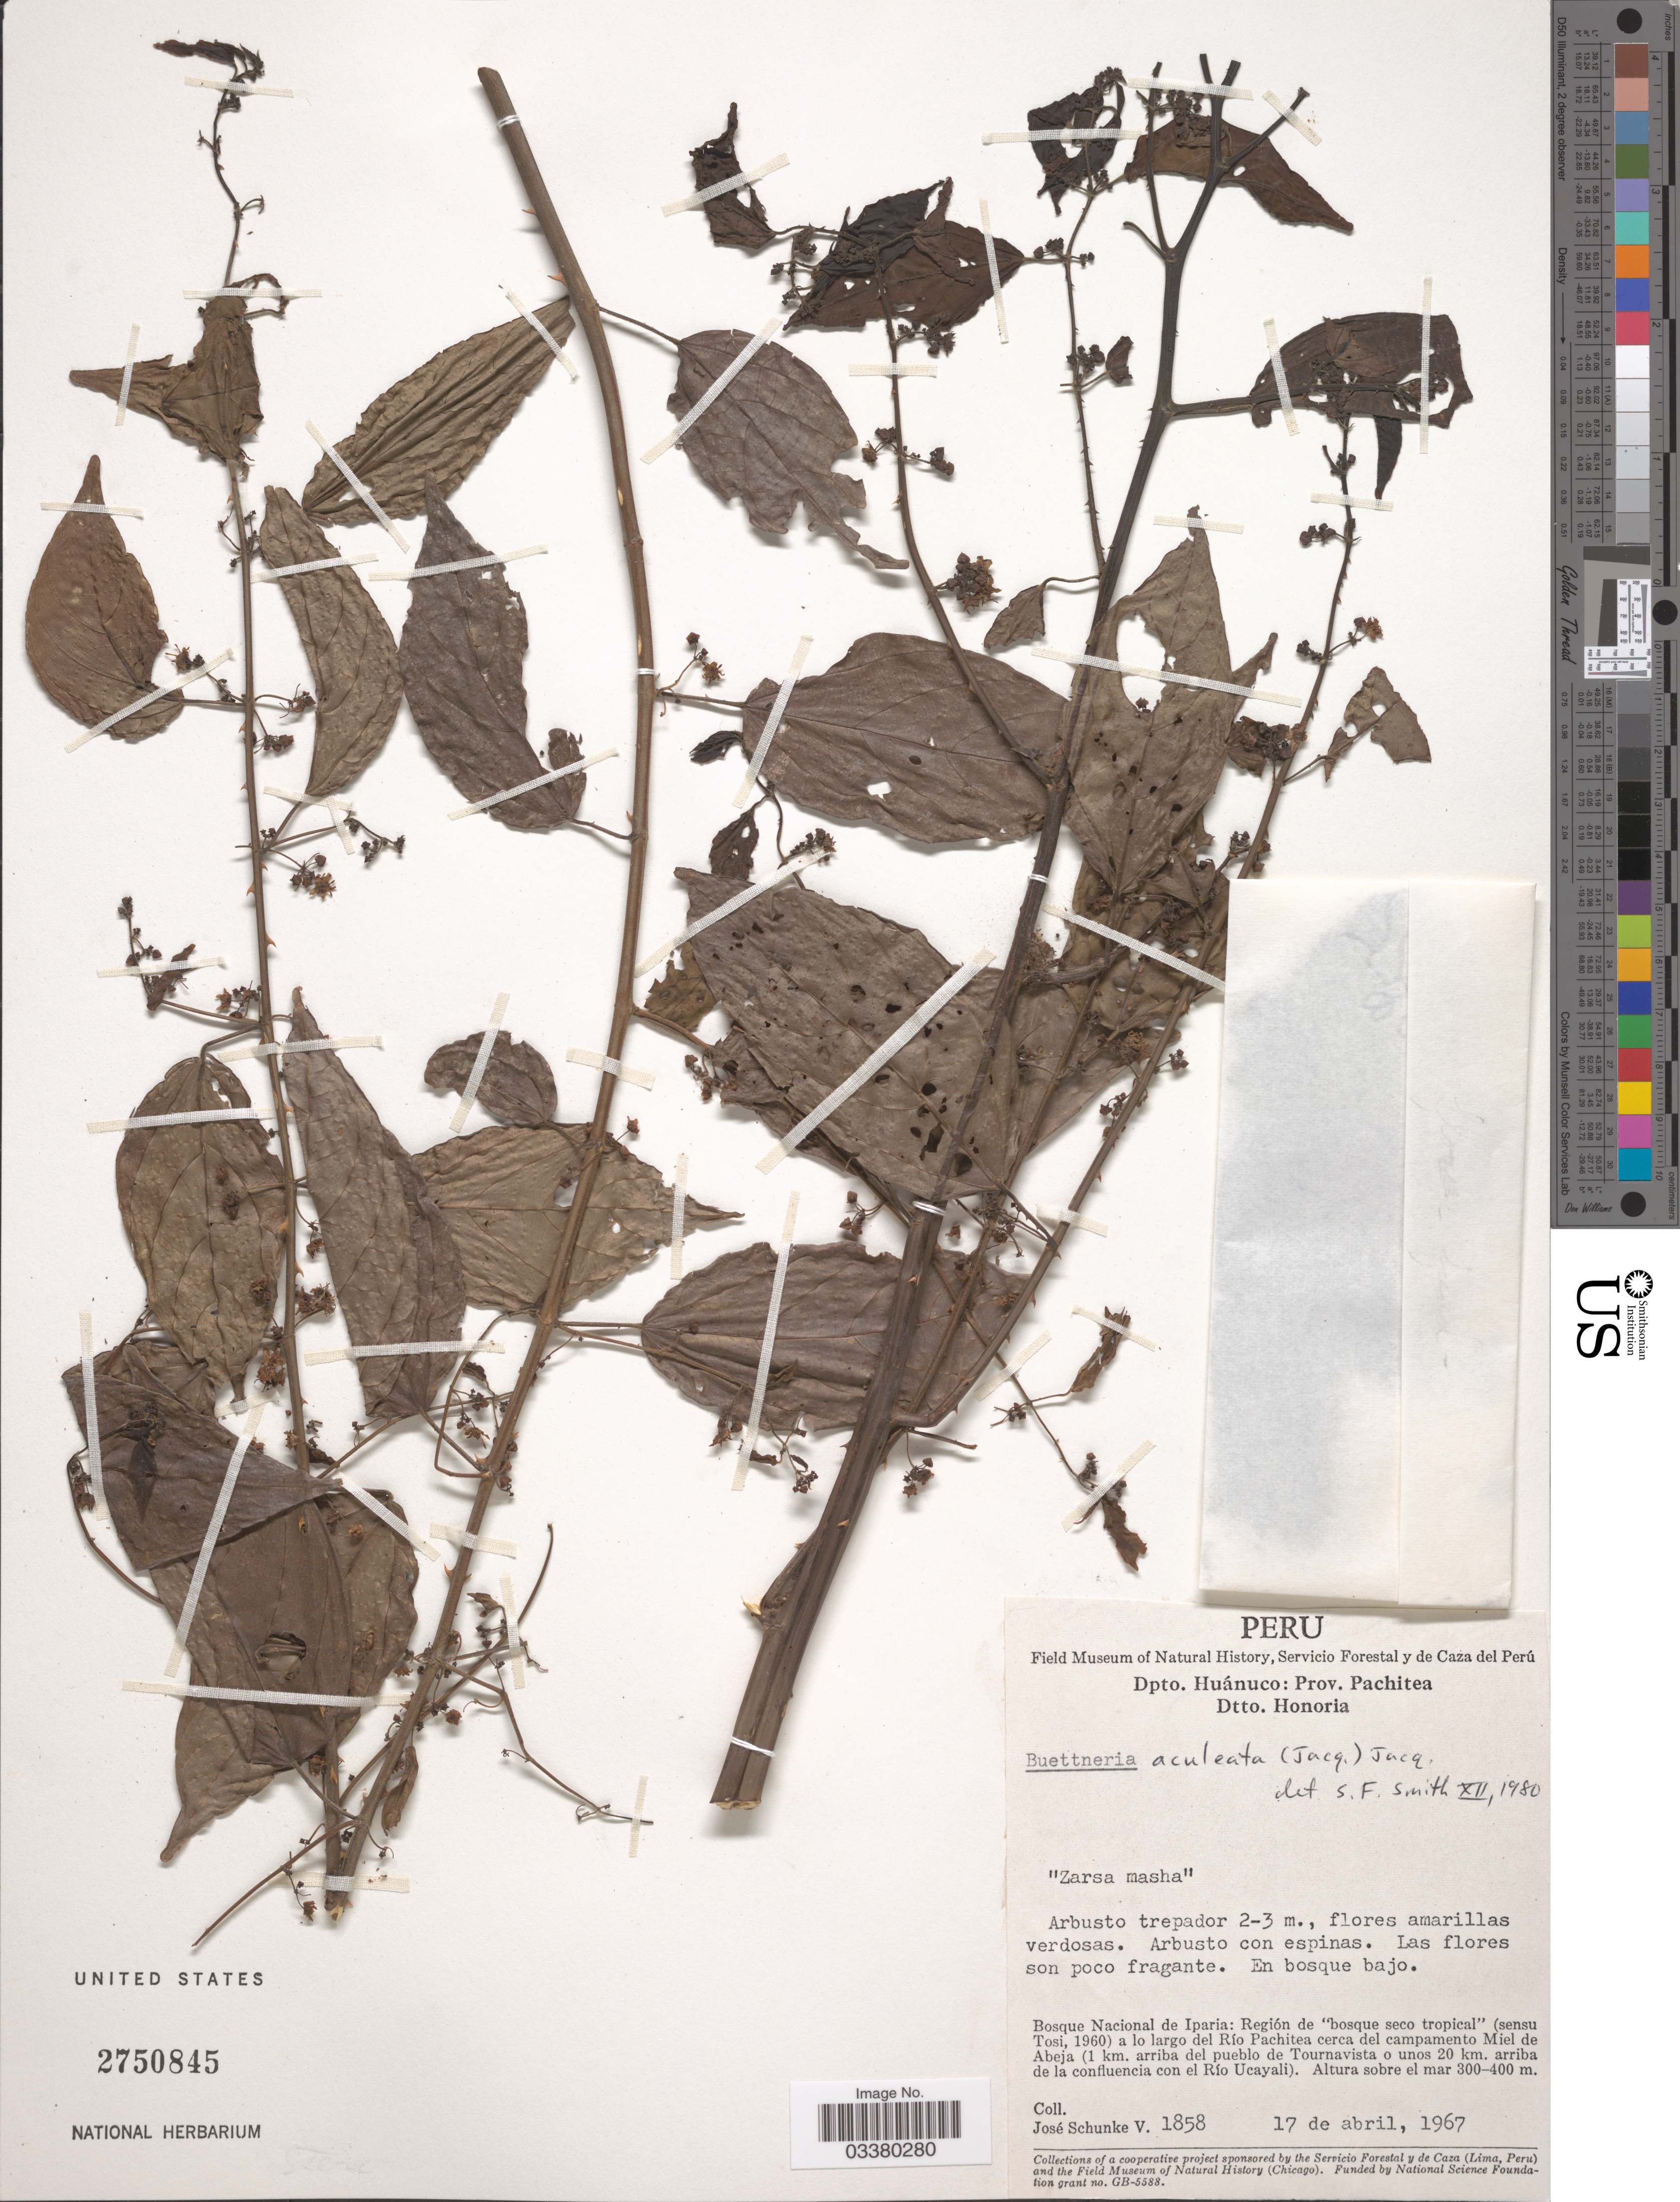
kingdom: Plantae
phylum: Tracheophyta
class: Magnoliopsida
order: Malvales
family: Malvaceae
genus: Byttneria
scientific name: Byttneria aculeata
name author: (Jacq.) Jacq.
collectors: J. Schunke Vigo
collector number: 1858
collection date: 1967-04-17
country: Peru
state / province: Huánuco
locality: Dpto. Huánuco: Prov. Pachitea. Dtto. Honoria. Bosque Nacional de Iparia: Región de "bosque seco tropical" (sensu Tosi, 1960) a lo largo del Río Pachitea cerca del campamento Miel de Abeja (1 km. arriba del pueblo de Tournavista o unos 20 km. arriba de la confluencia con el Río Ucayali).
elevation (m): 300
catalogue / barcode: US 2750845